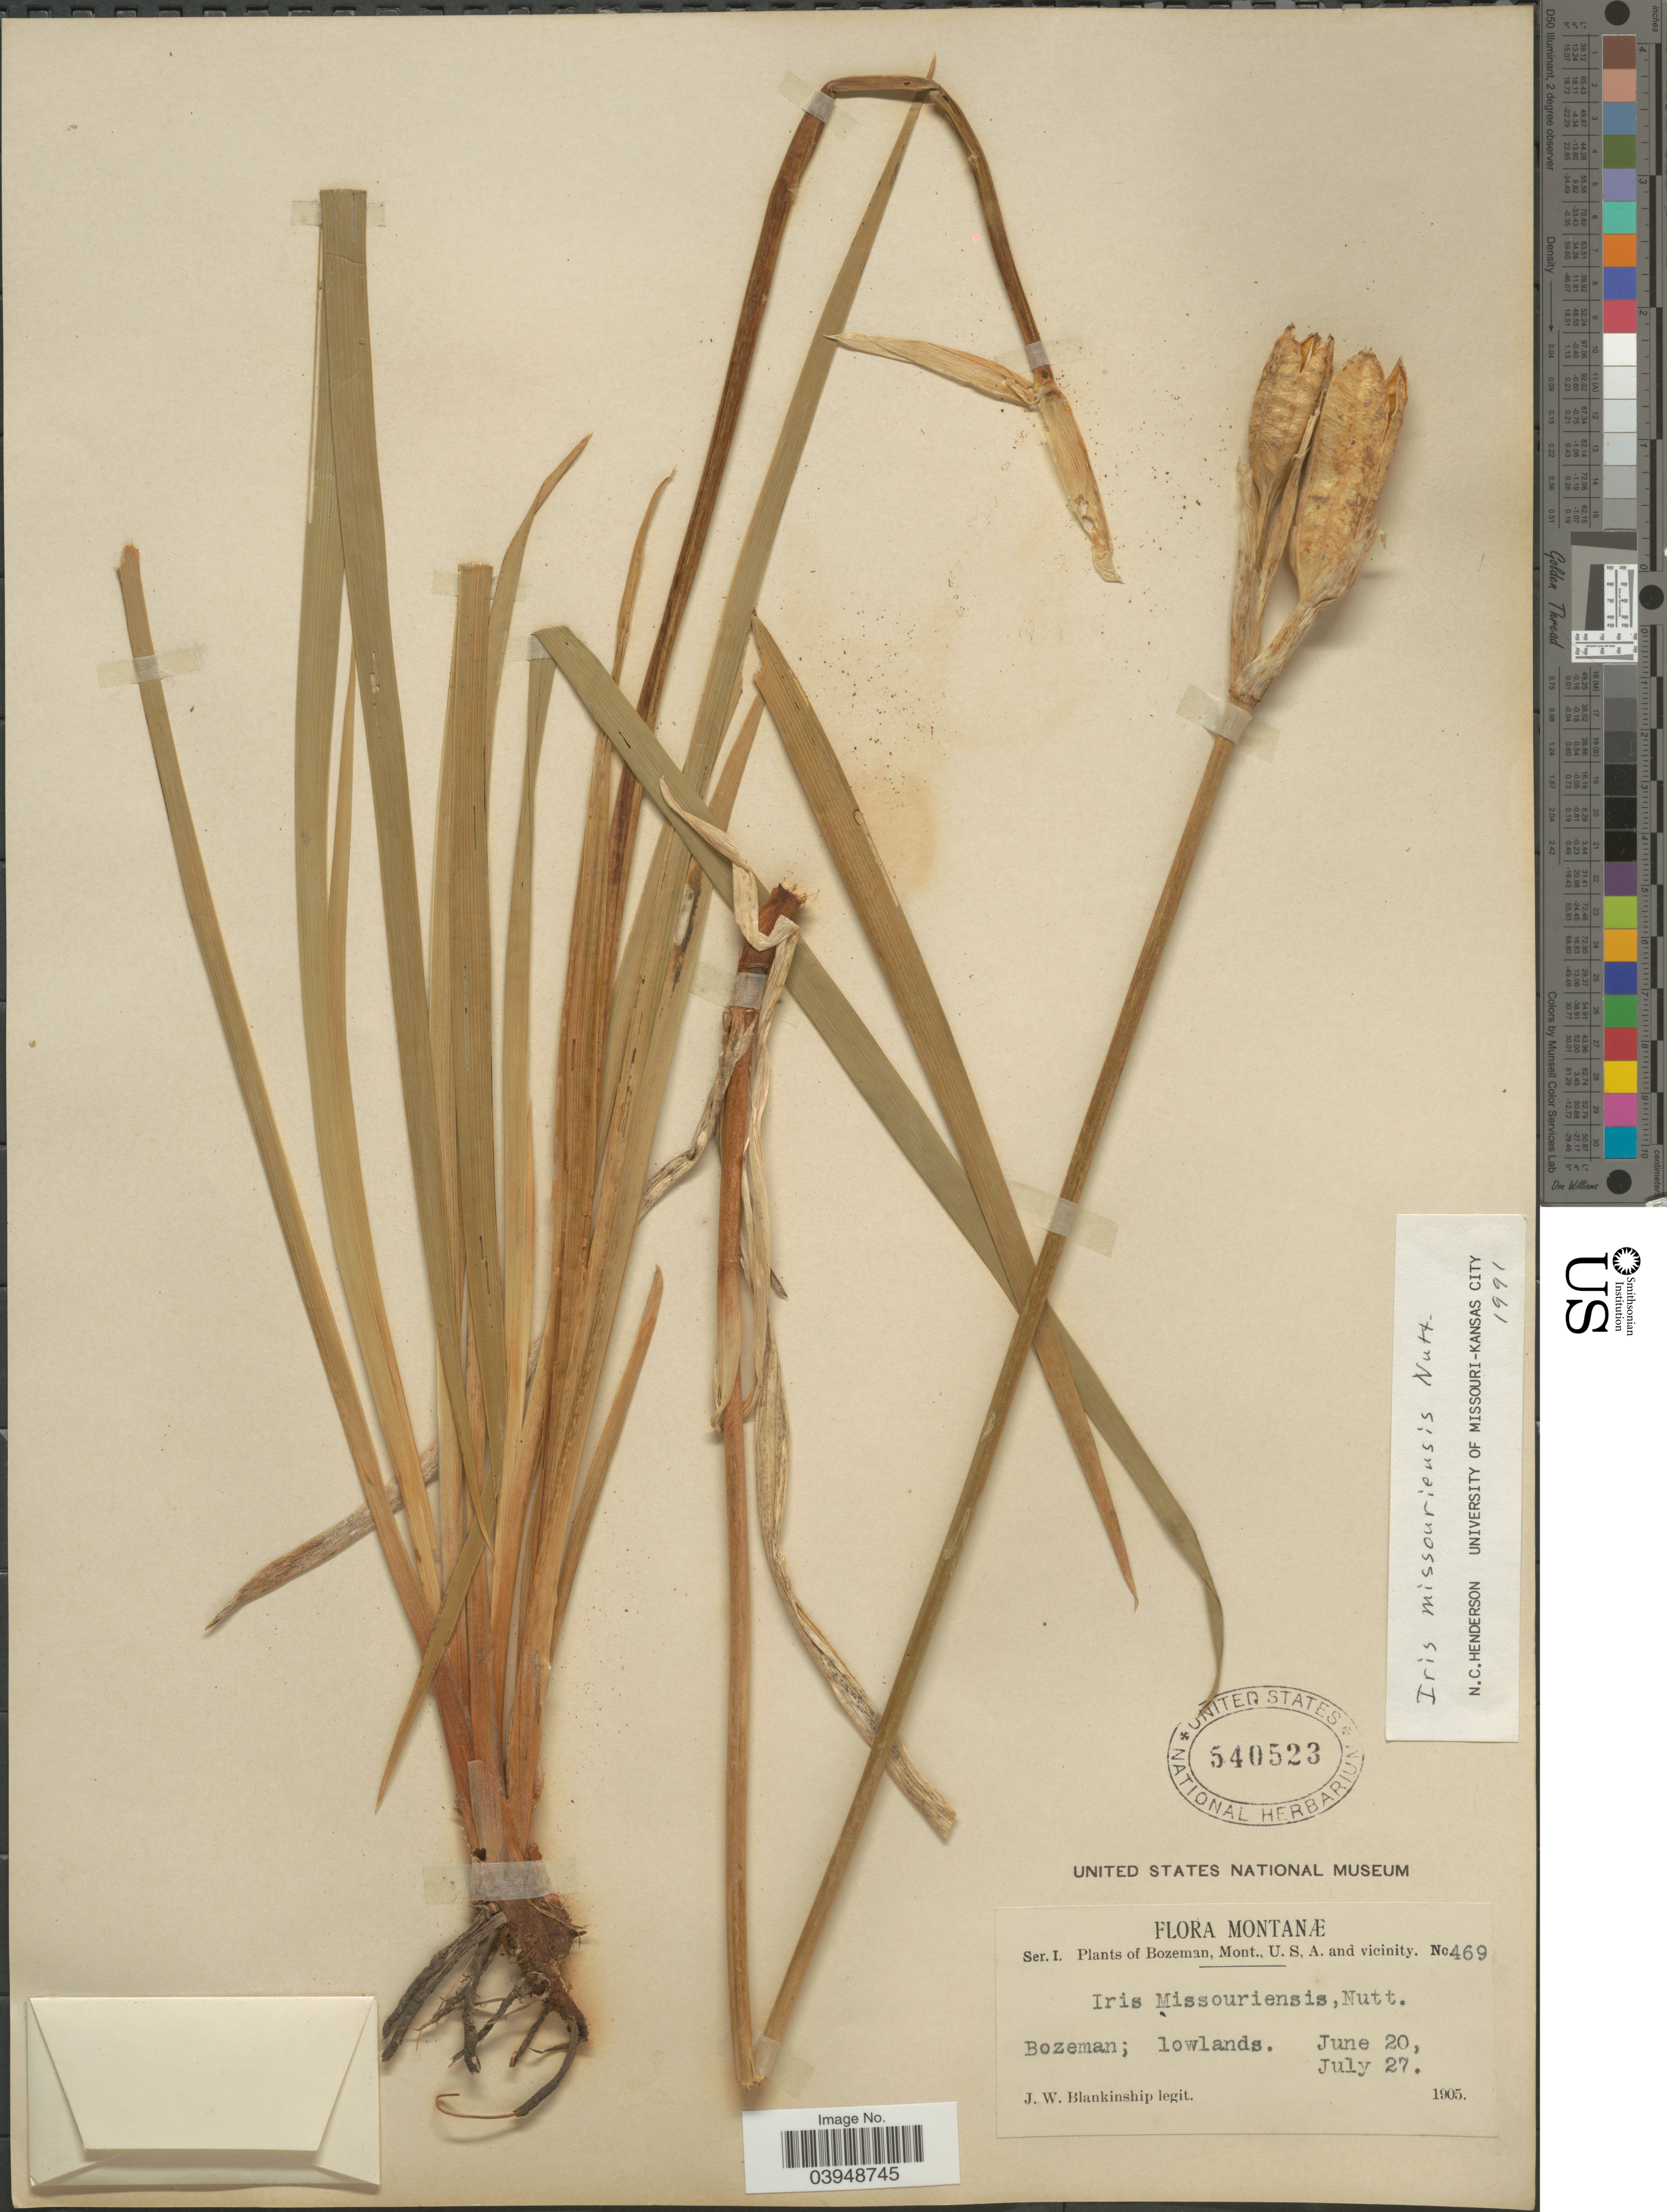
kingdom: Plantae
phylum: Tracheophyta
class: Liliopsida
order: Asparagales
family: Iridaceae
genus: Iris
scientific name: Iris missouriensis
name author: Nutt.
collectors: J. W. Blankinship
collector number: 469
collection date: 1905-06-20/1905-07-27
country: United States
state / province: Montana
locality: Bozeman, Mont., U.S, A. and vicinity. Bozeman; lowlands.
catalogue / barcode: US 540523